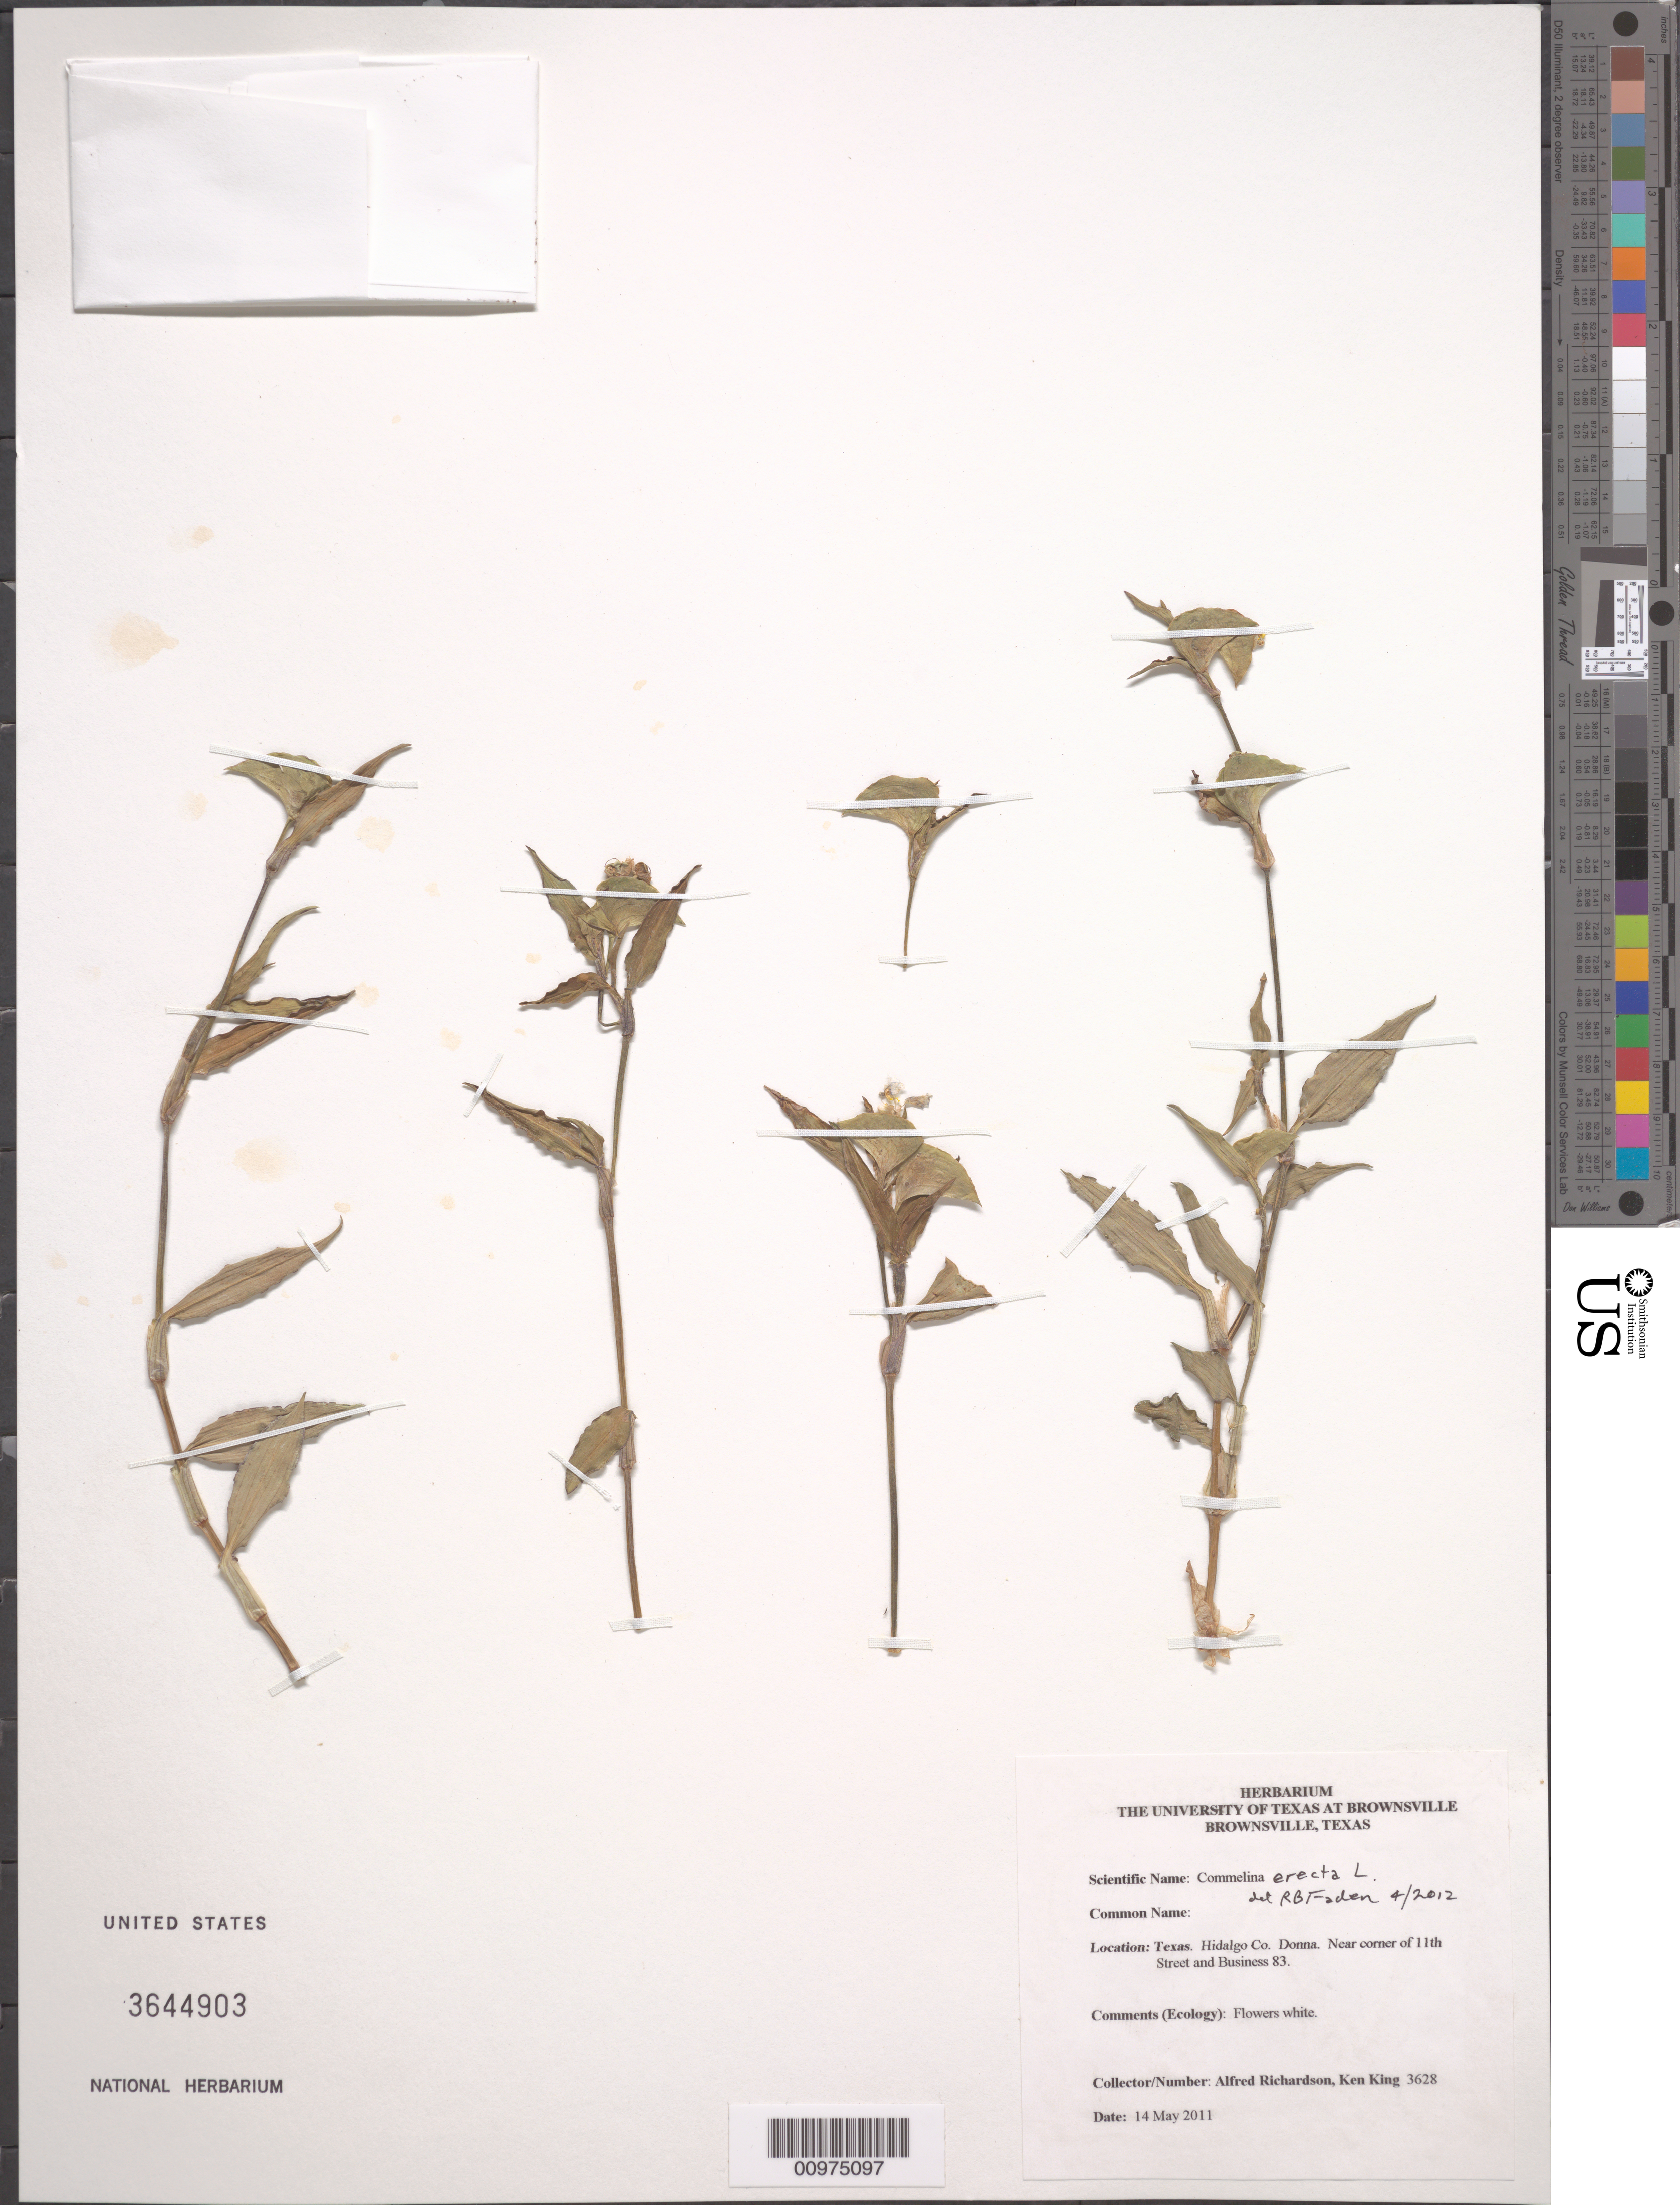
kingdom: Plantae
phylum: Tracheophyta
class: Liliopsida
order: Commelinales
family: Commelinaceae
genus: Commelina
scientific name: Commelina erecta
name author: L.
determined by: Faden, Robert B., (US), Smithsonian Institution - National Museum of Natural History (UNITED STATES)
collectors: A. T. Richardson & K. King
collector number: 3628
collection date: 2011-05-14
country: United States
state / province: Texas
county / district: Hidalgo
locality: Near corner of 11th Street and Business 83.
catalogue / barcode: US 3644903